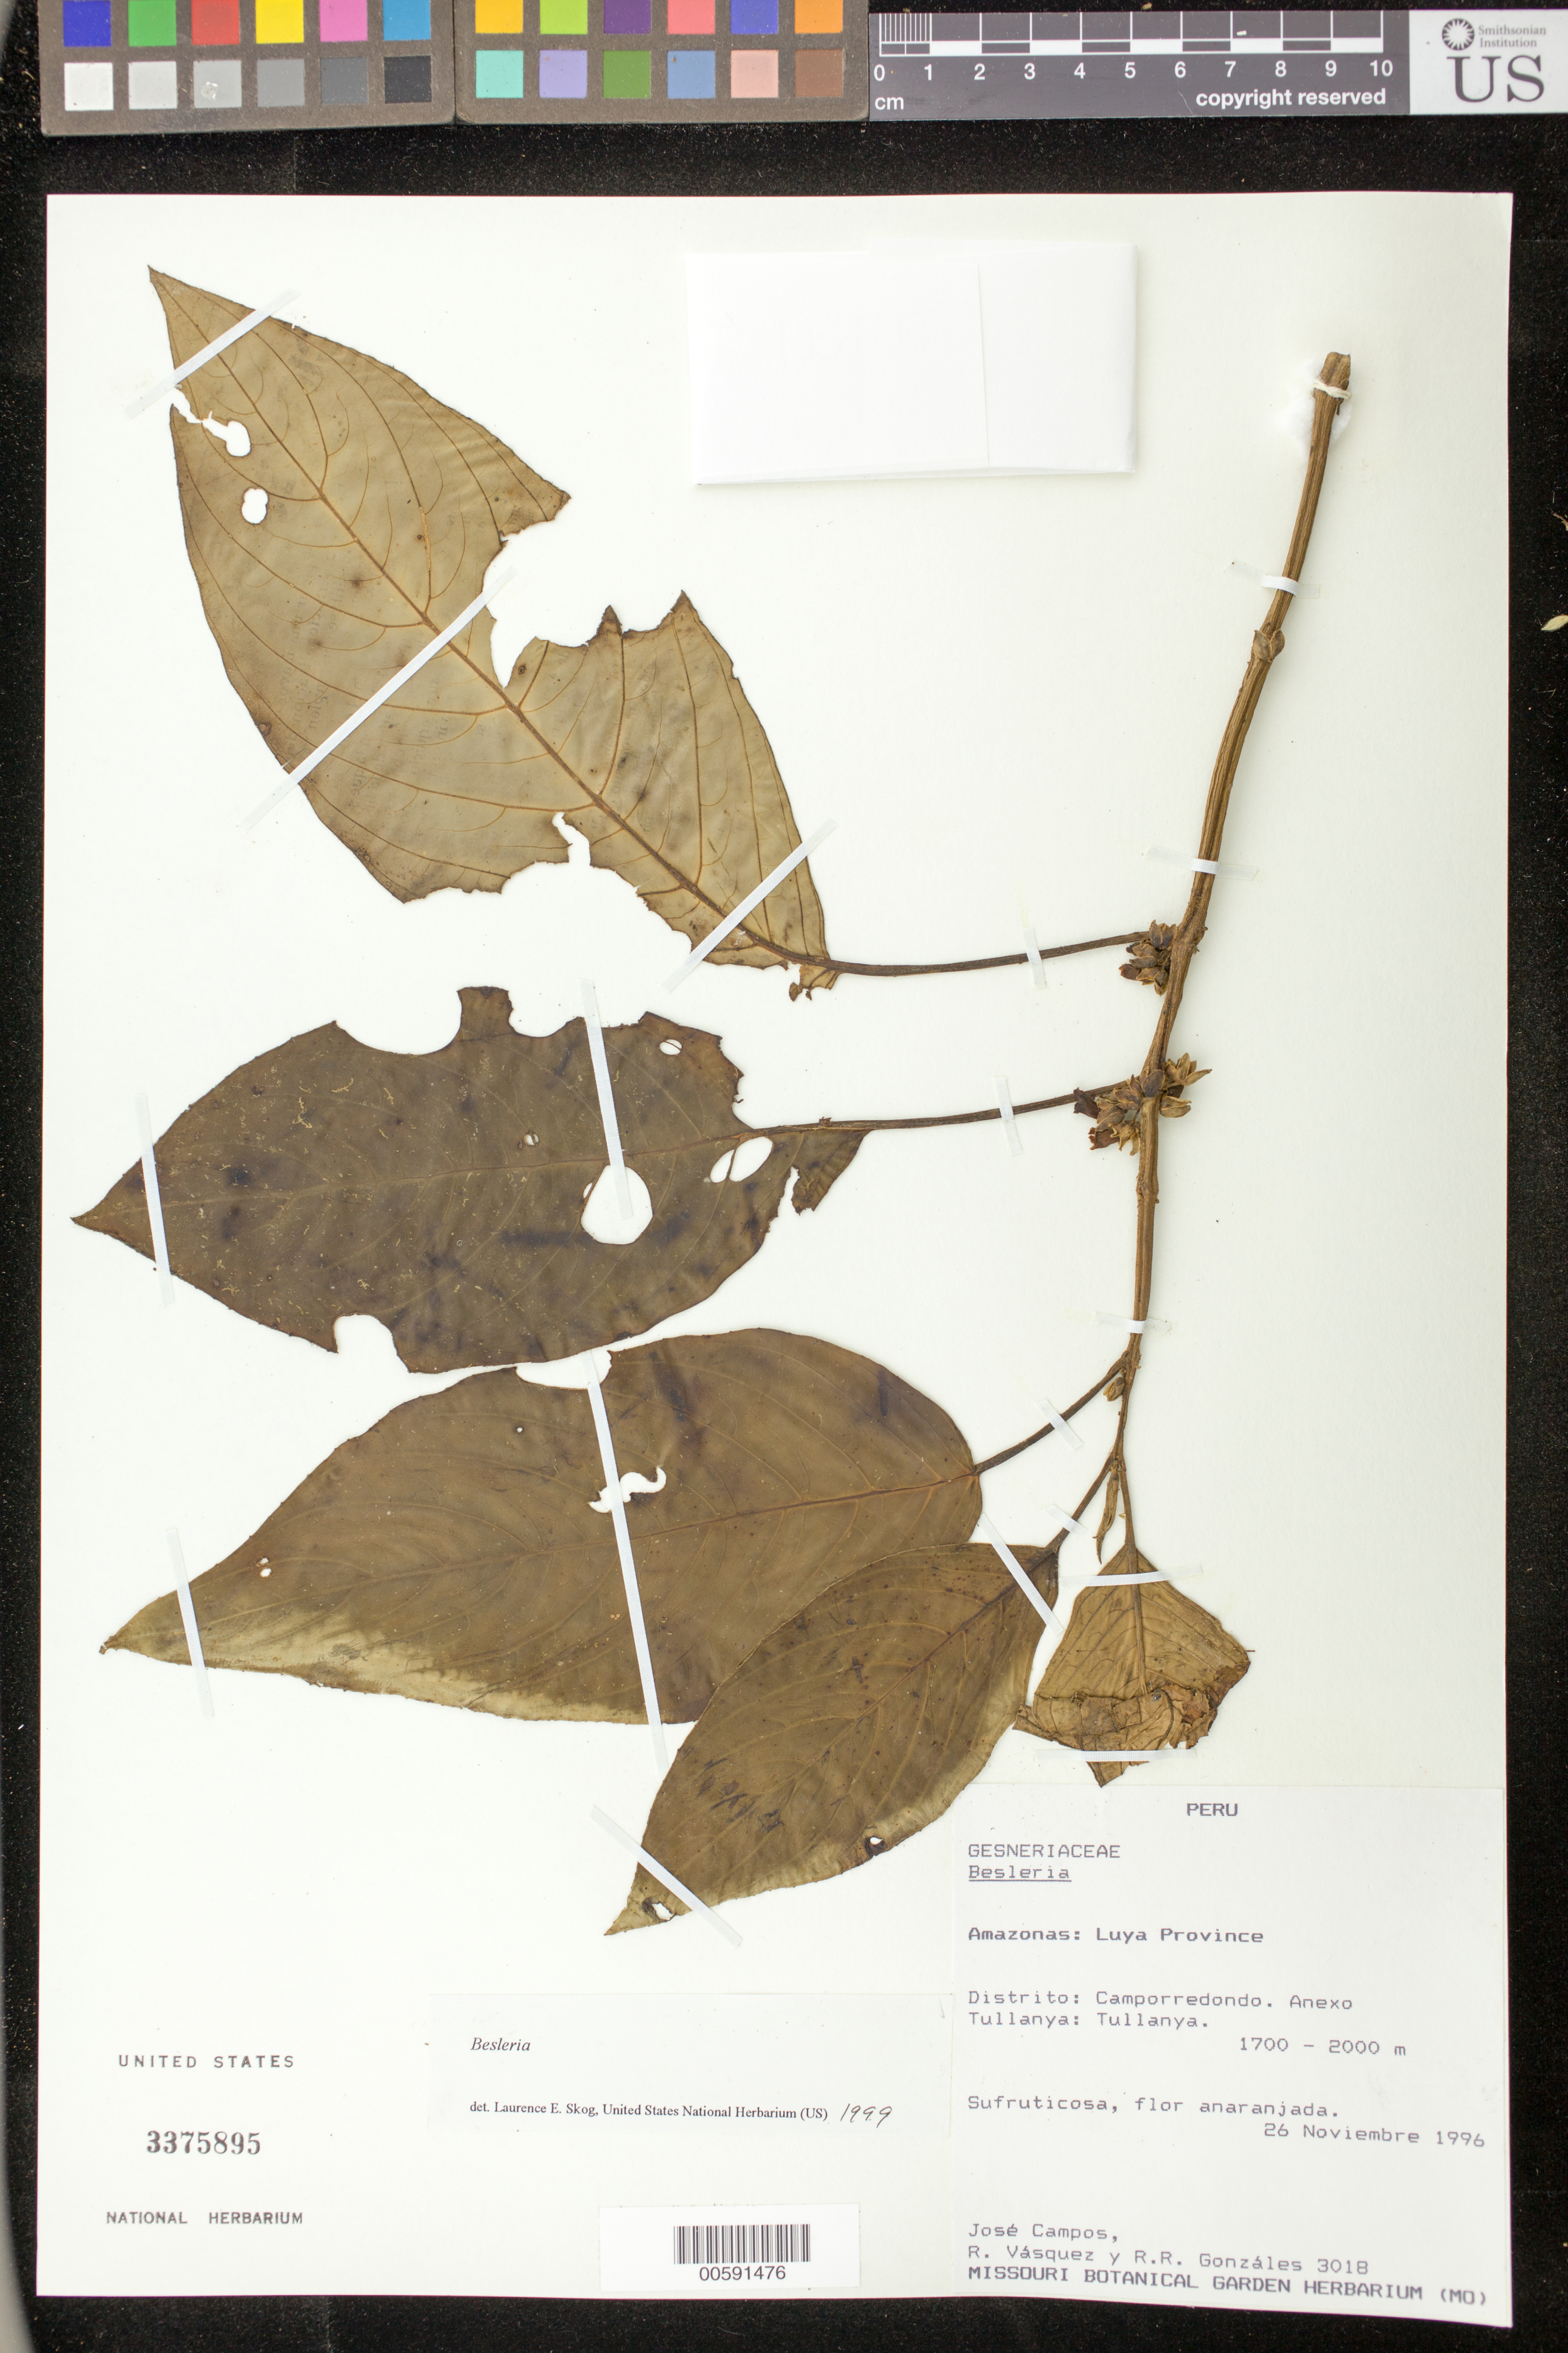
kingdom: Plantae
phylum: Tracheophyta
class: Magnoliopsida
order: Lamiales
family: Gesneriaceae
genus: Besleria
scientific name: Besleria sp.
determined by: Skog, Laurence E.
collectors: J. Campos, R. Vásquez & R. Gonzáles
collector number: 3018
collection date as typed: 26 Nov 1996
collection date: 1996-11-26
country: Peru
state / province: Amazonas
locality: Prov. Luya; Dtto. Camporredondo, Anexo Tullanya: Tullanya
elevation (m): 1700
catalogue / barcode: US 3375895